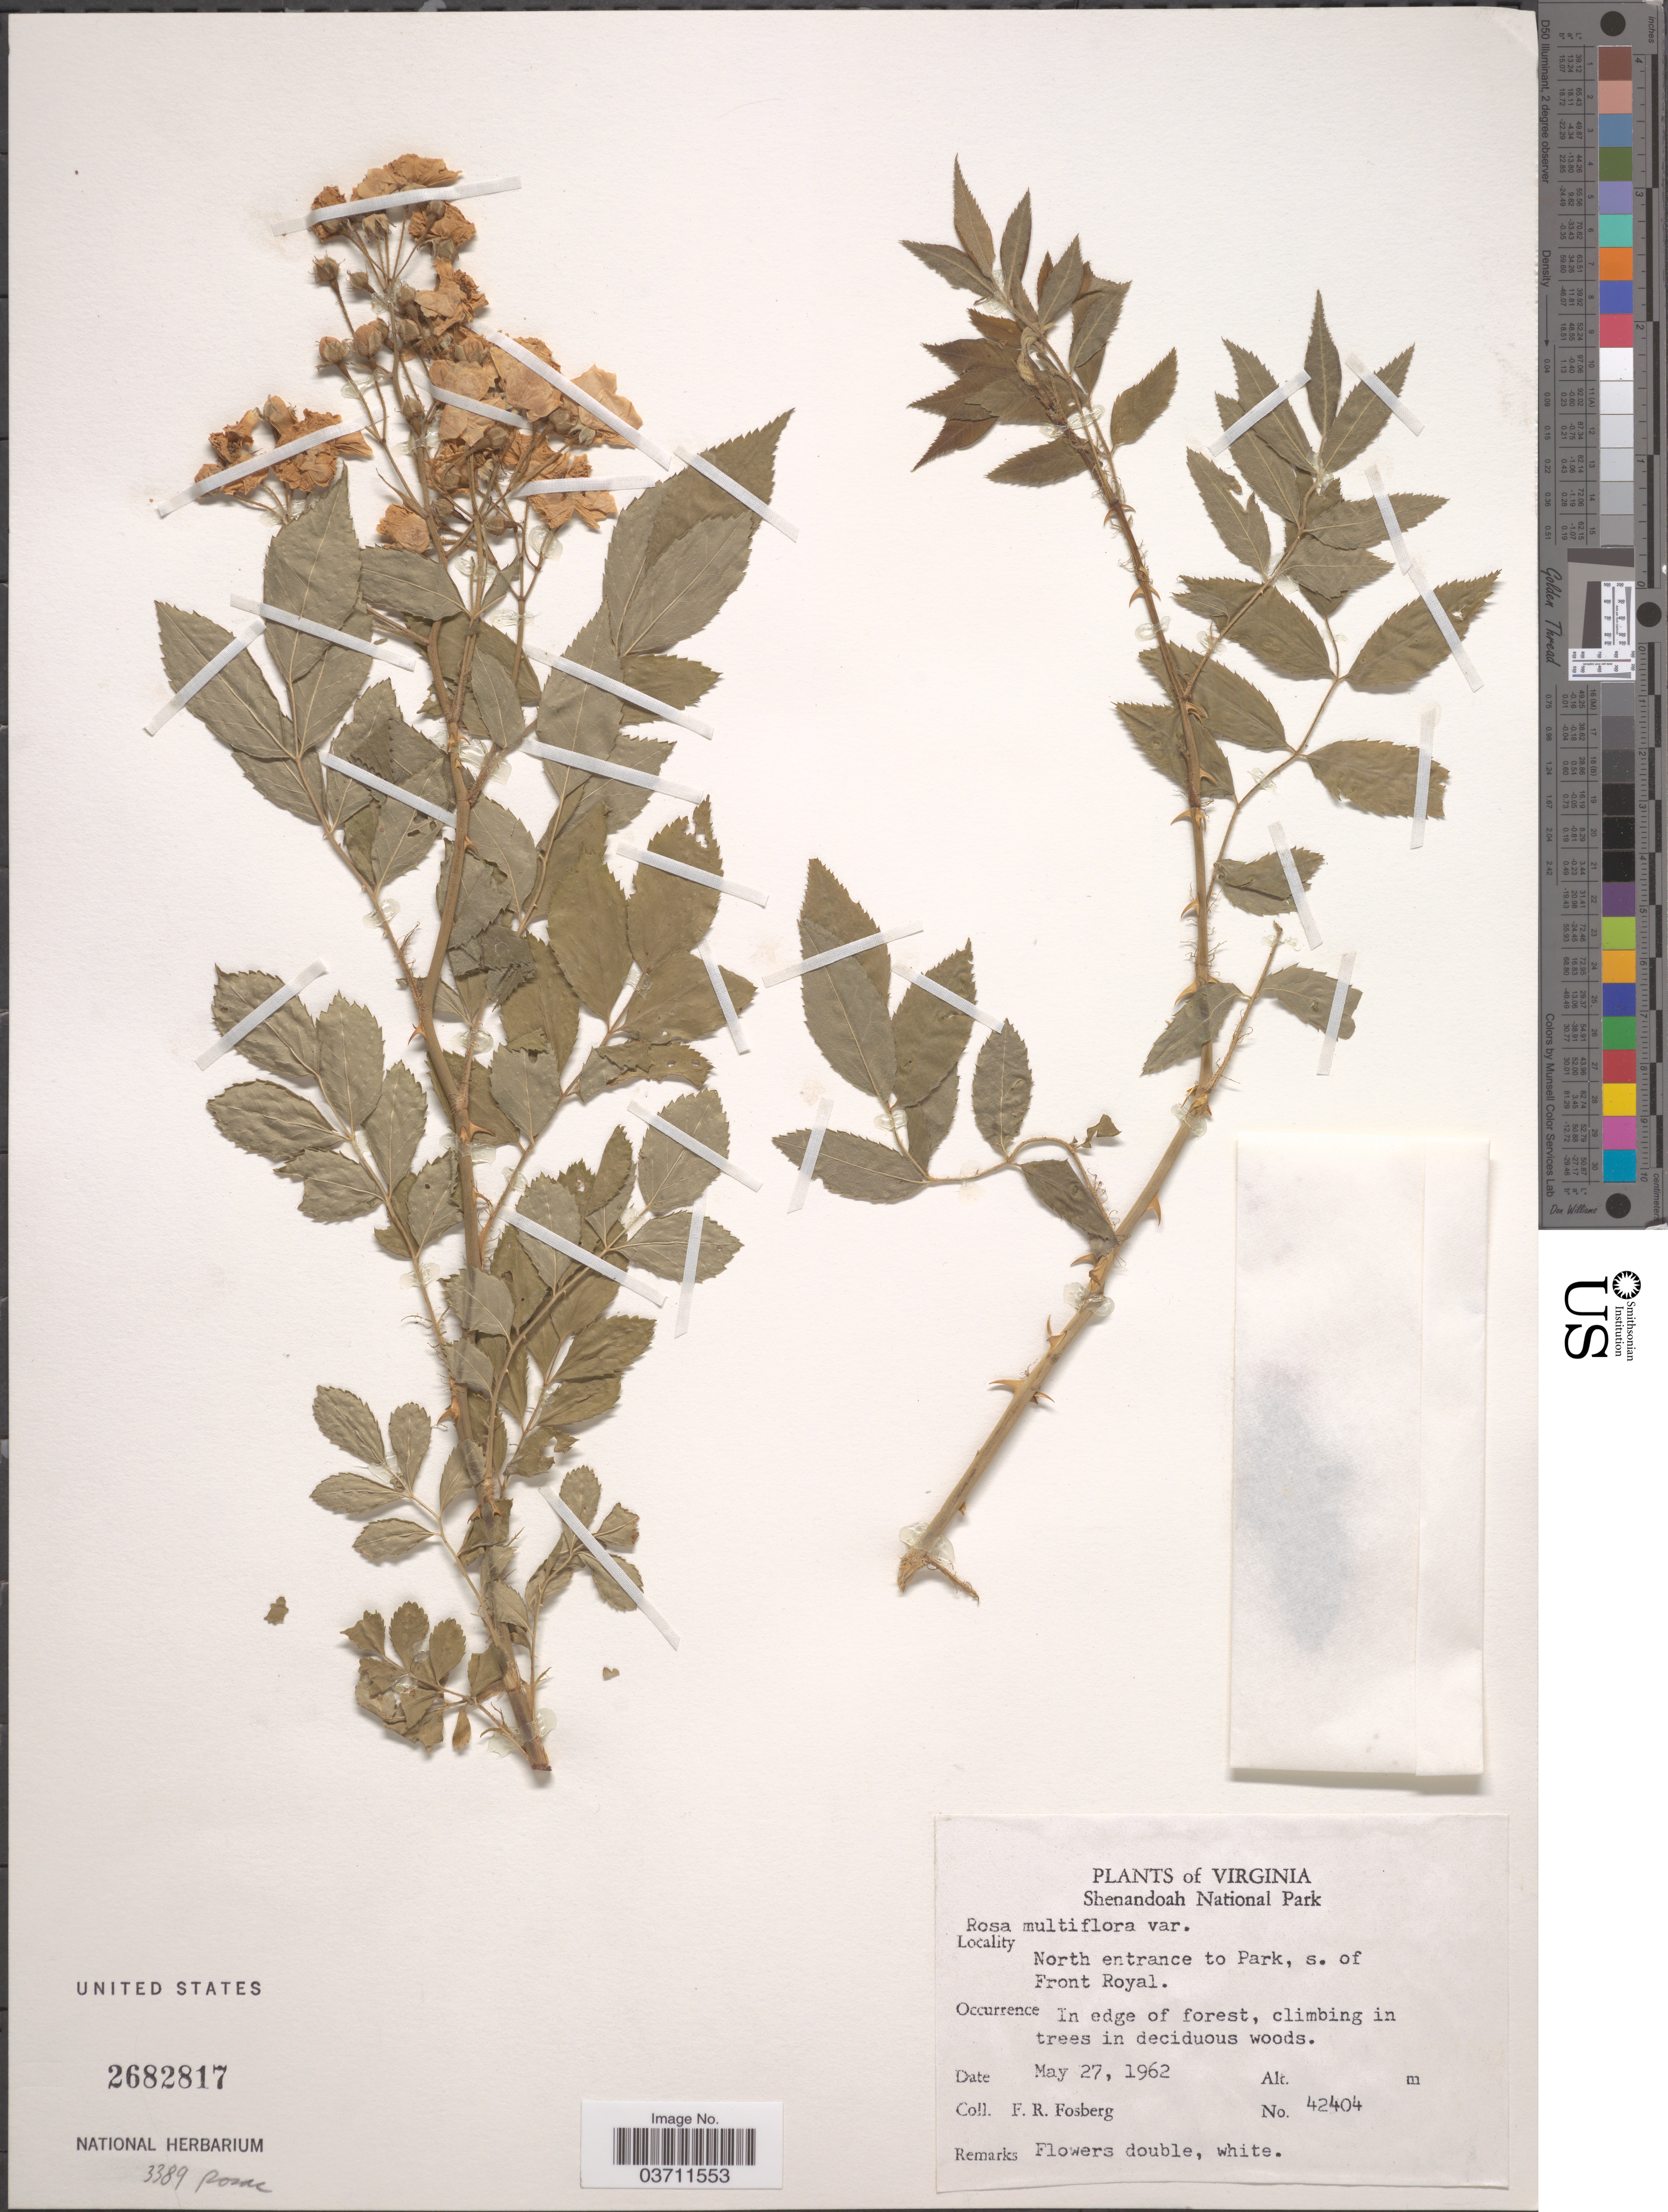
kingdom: Plantae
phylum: Tracheophyta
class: Magnoliopsida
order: Rosales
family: Rosaceae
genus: Rosa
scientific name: Rosa multiflora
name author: Thunb.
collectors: F. R. Fosberg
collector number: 42404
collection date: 1962-05-27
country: United States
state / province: Virginia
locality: Shenandoah National Park. North entrance to Park, s. of Front Royal.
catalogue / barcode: US 2682817